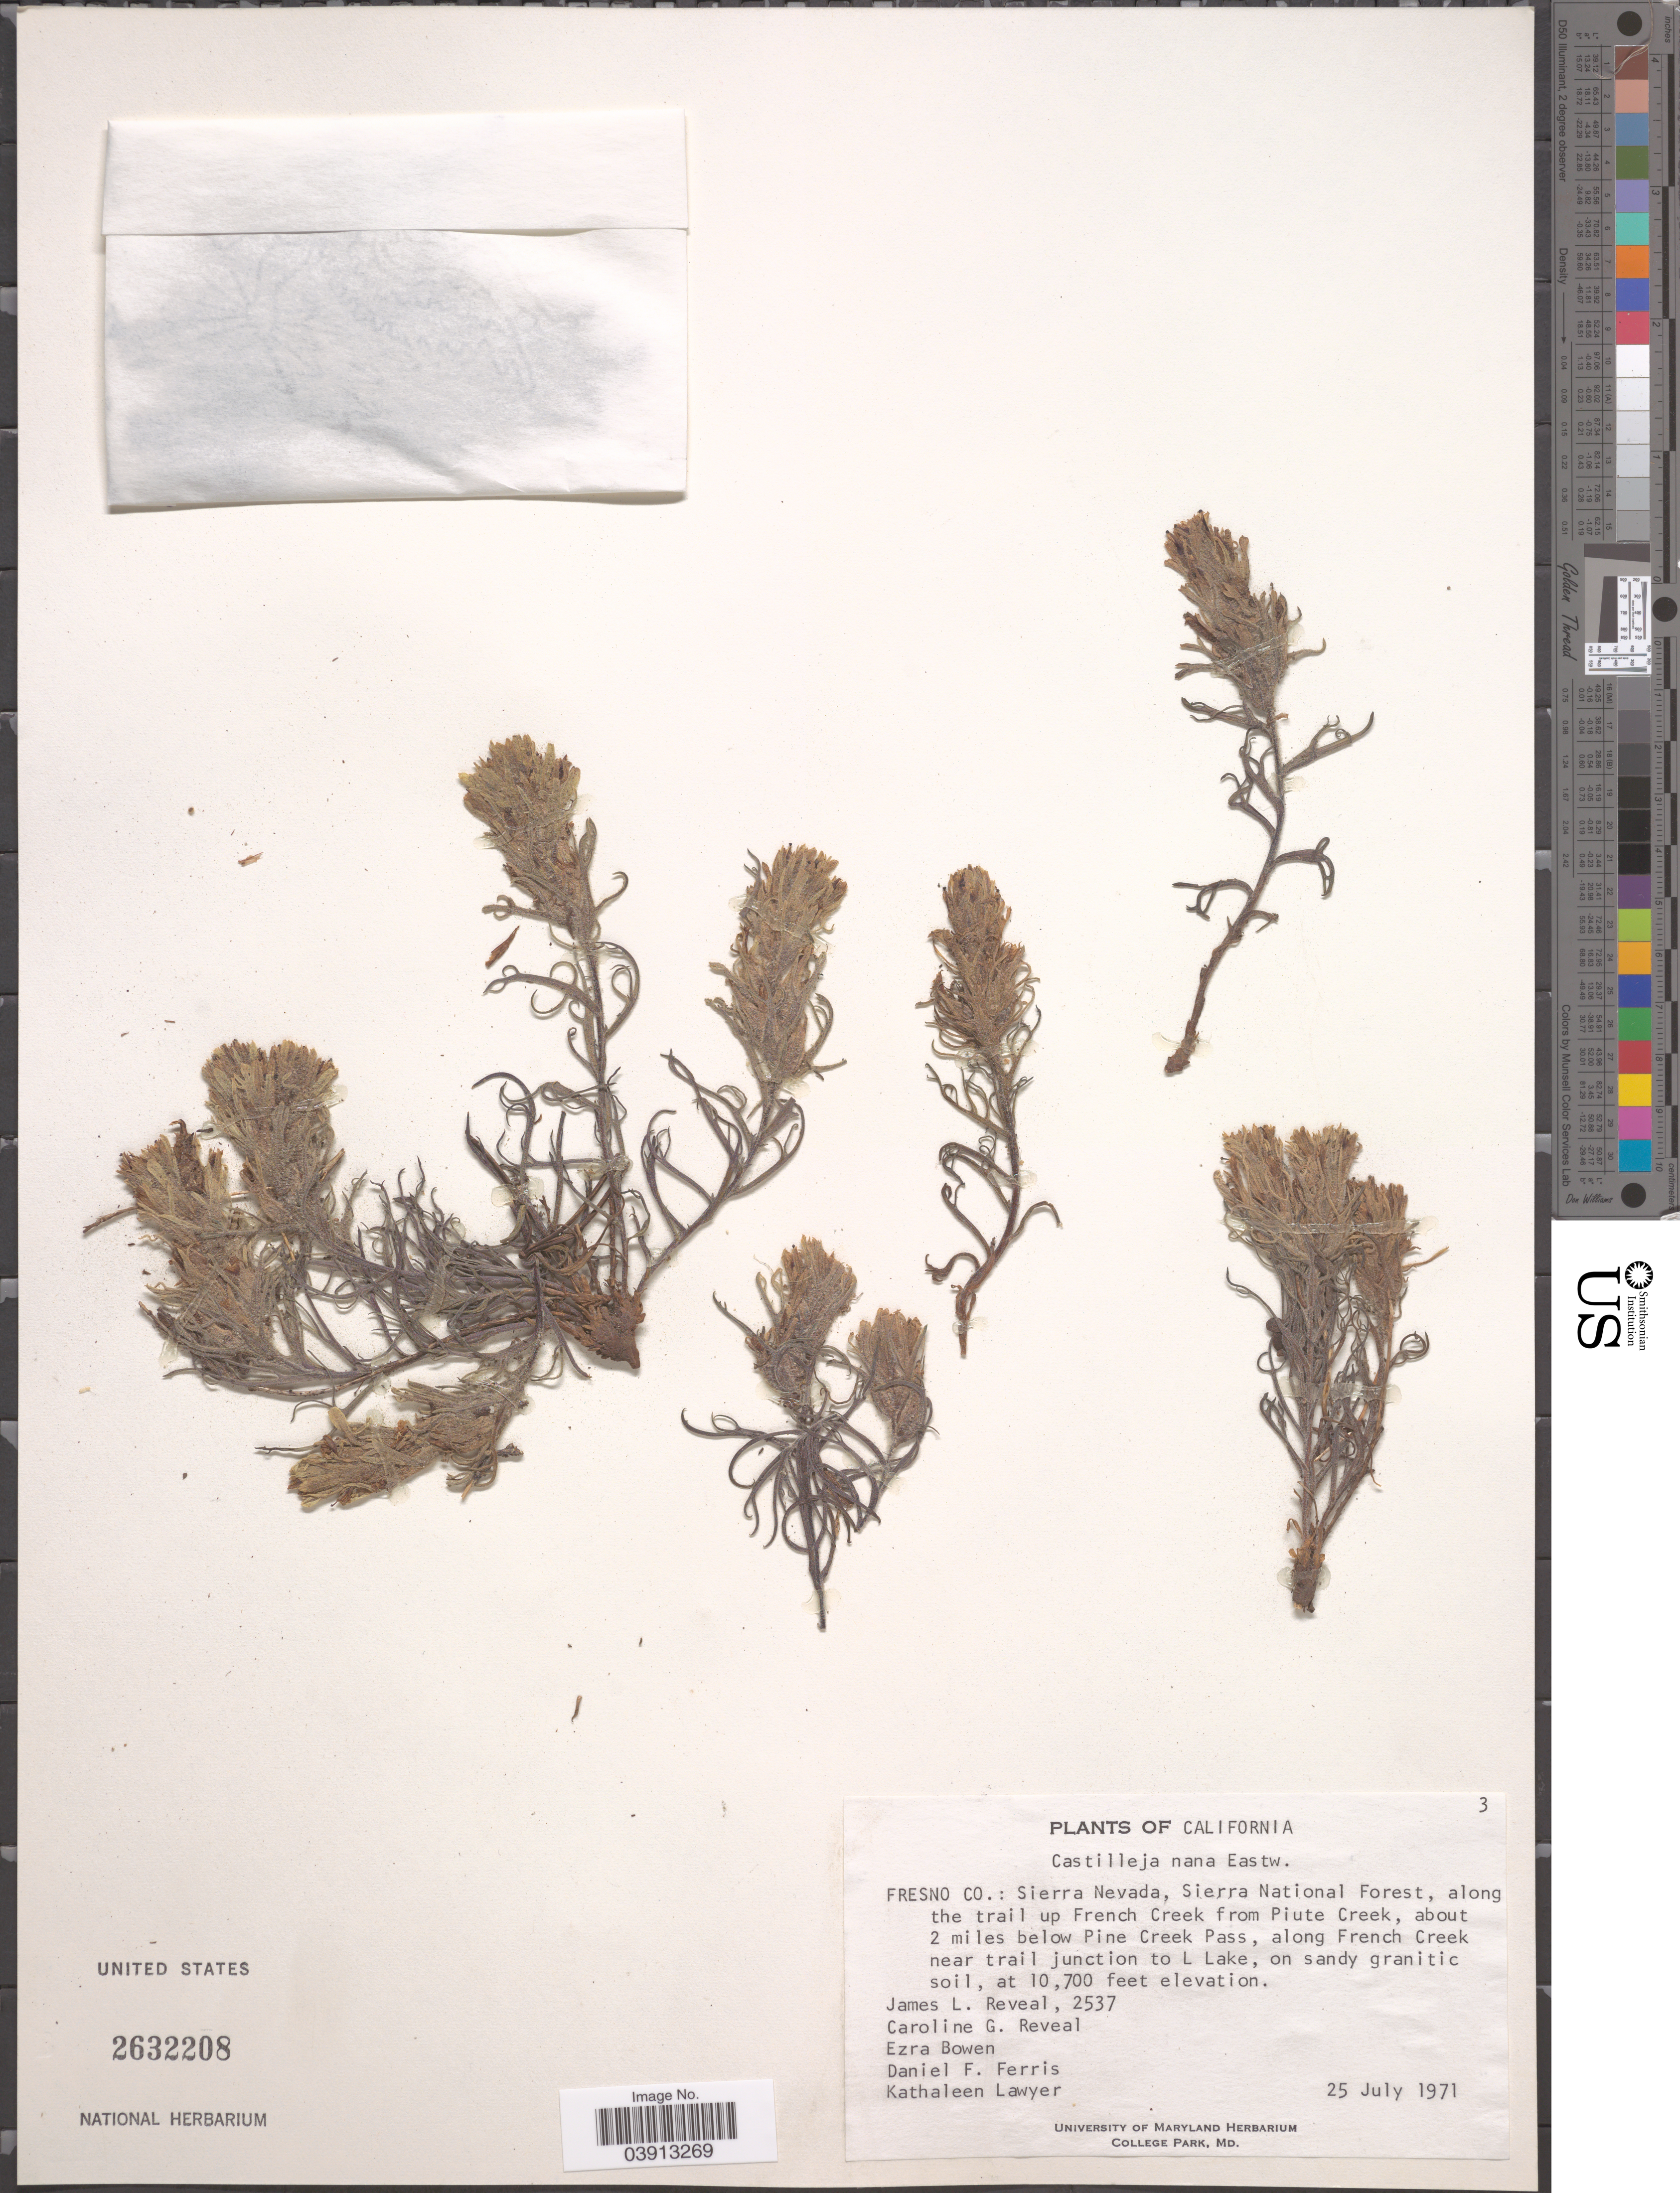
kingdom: Plantae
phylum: Tracheophyta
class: Magnoliopsida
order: Lamiales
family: Orobanchaceae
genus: Castilleja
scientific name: Castilleja nana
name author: Eastw.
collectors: J. L. Reveal, C. G. Reveal, E. Bowen, D. Ferris & K. Lawyer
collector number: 2537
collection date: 1971-07-25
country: United States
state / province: California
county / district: Fresno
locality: Fresno Co.: Sierra Nevada, Sierra National Forest, along the trail up French Creek from Piute Creek, about 2 miles below Pine Creek Pass, along French Creek near trail junction to L Lake.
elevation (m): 3261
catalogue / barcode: US 2632208